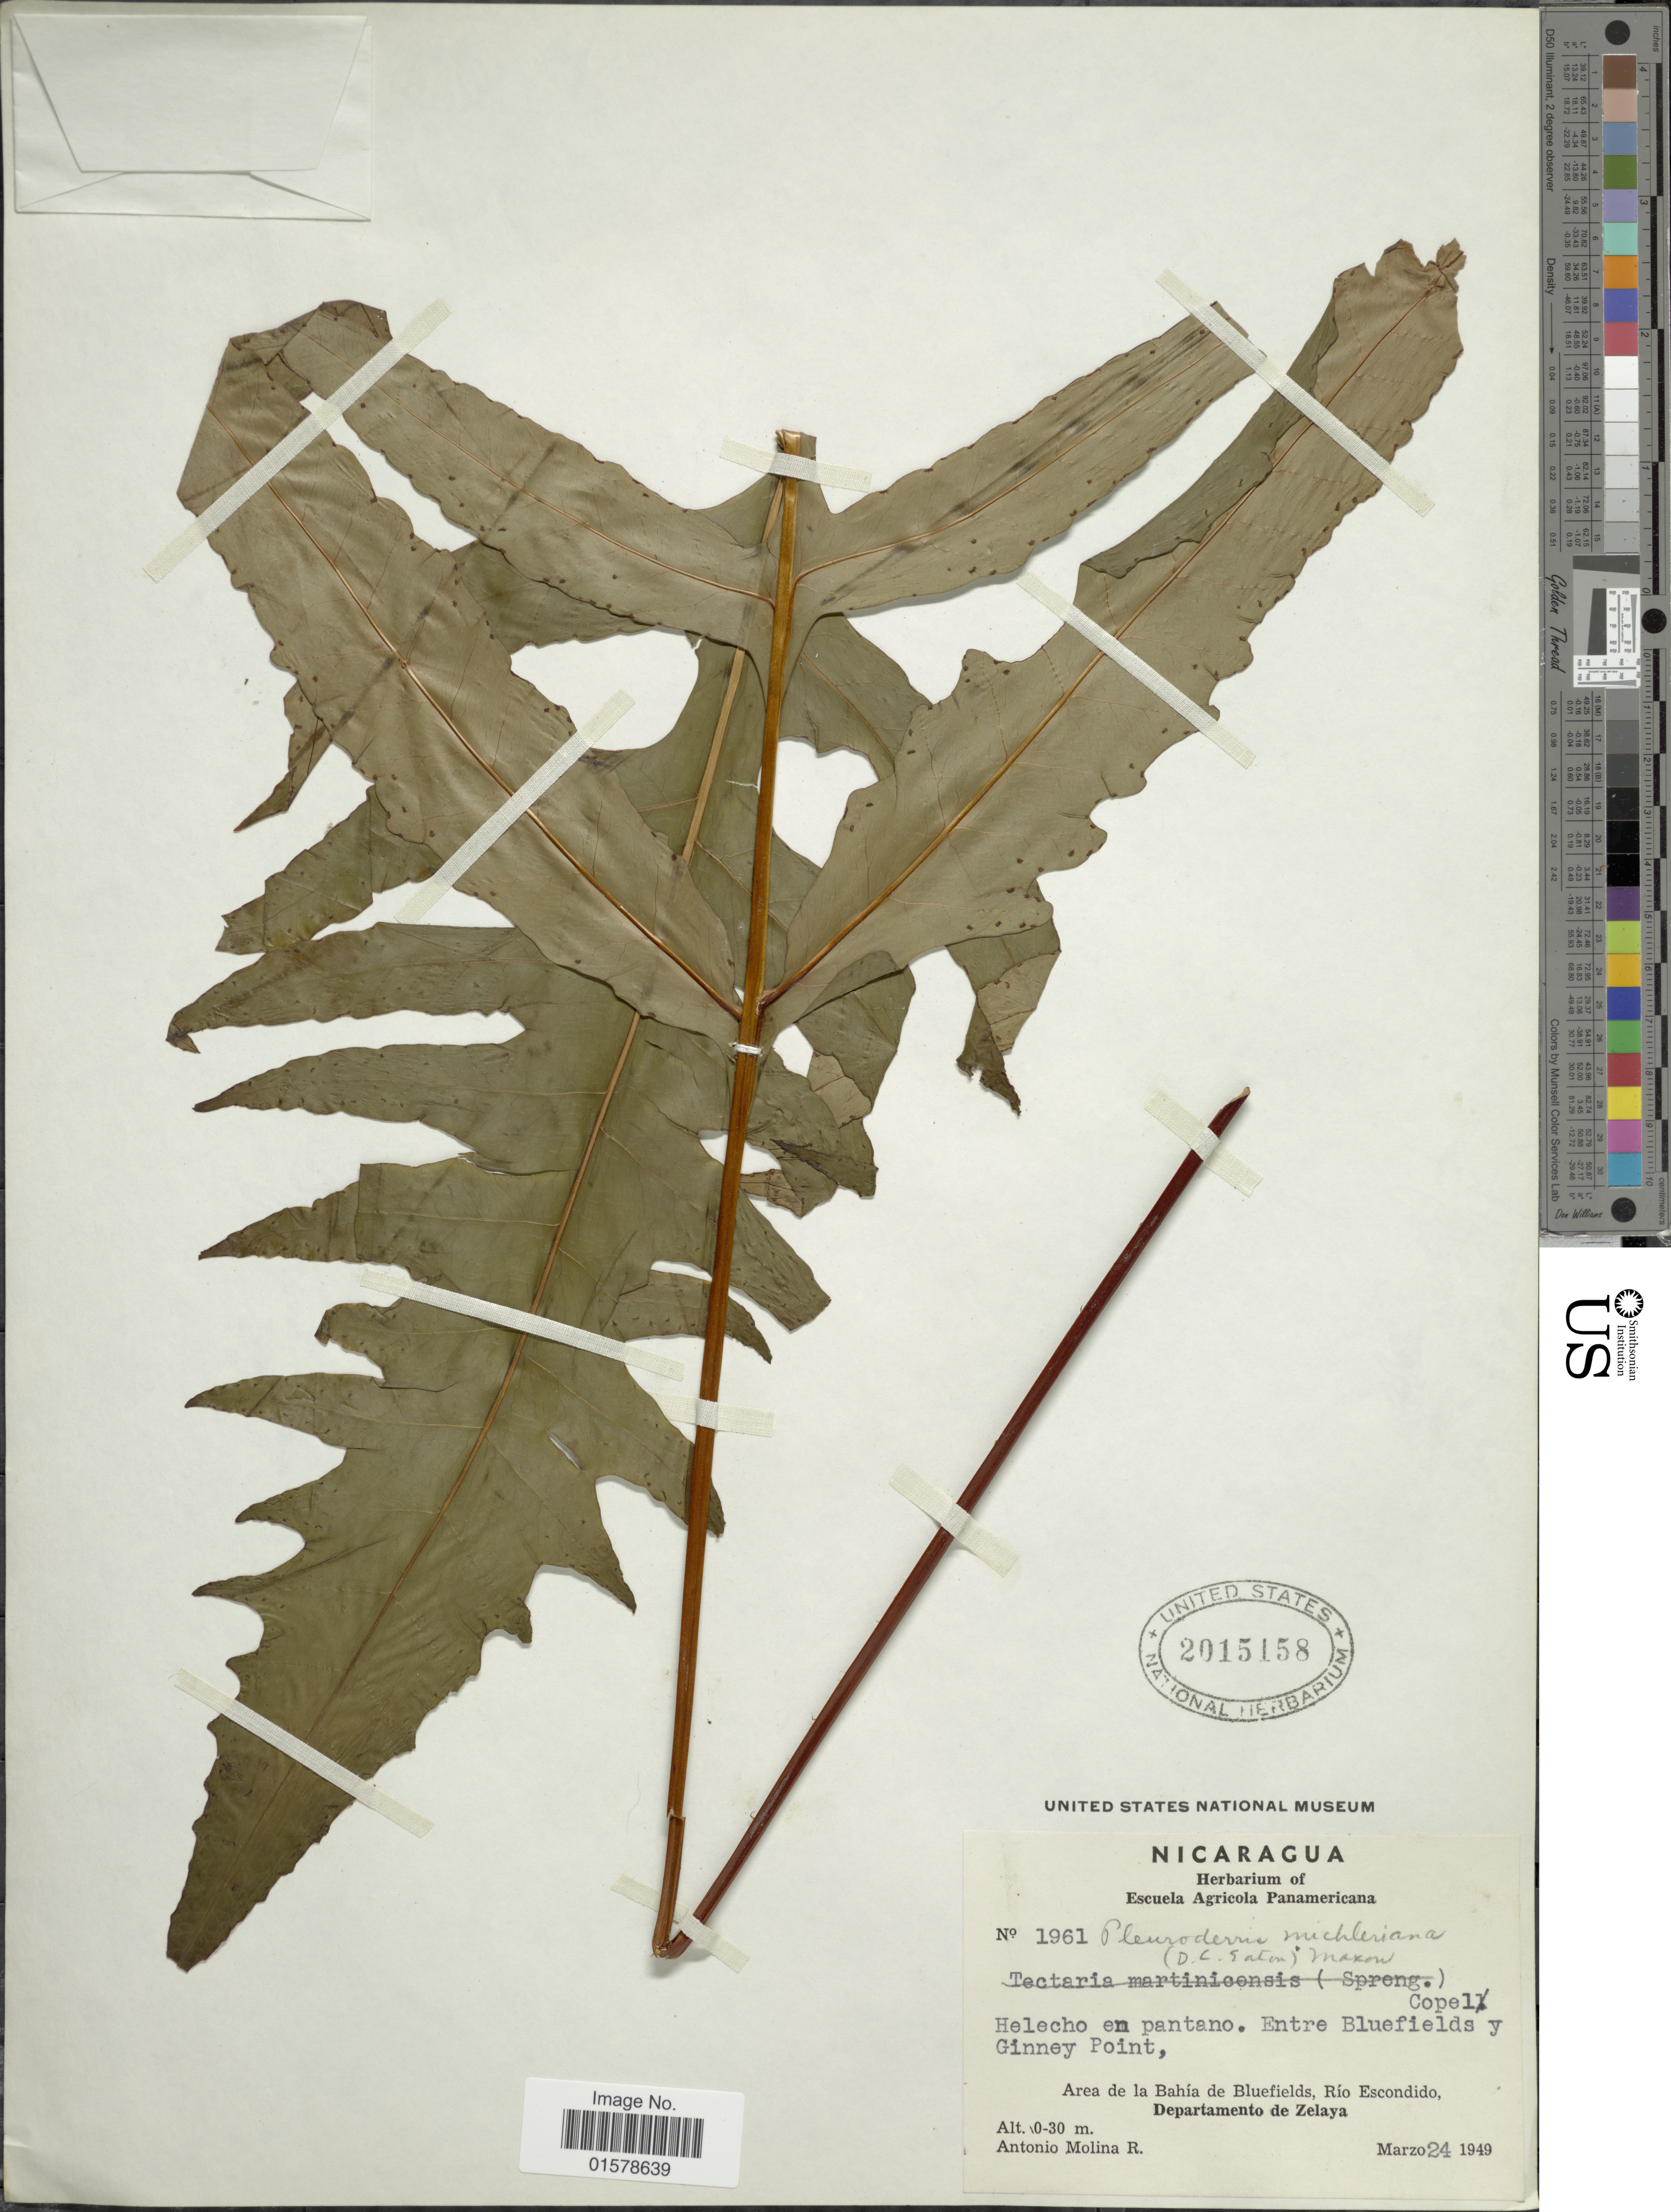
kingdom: Plantae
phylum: Tracheophyta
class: Polypodiopsida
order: Polypodiales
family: Tectariaceae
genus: Tectaria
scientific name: Tectaria x michleriana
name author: (D.C. Eaton) Lellinger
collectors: A. Molina R.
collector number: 1961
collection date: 1949-03-24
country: Nicaragua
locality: Nicaragua. Helecho en pantano. Entre Bluefields y Ginney point, Departamento de Zelaya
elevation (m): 0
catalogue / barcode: US 2015158